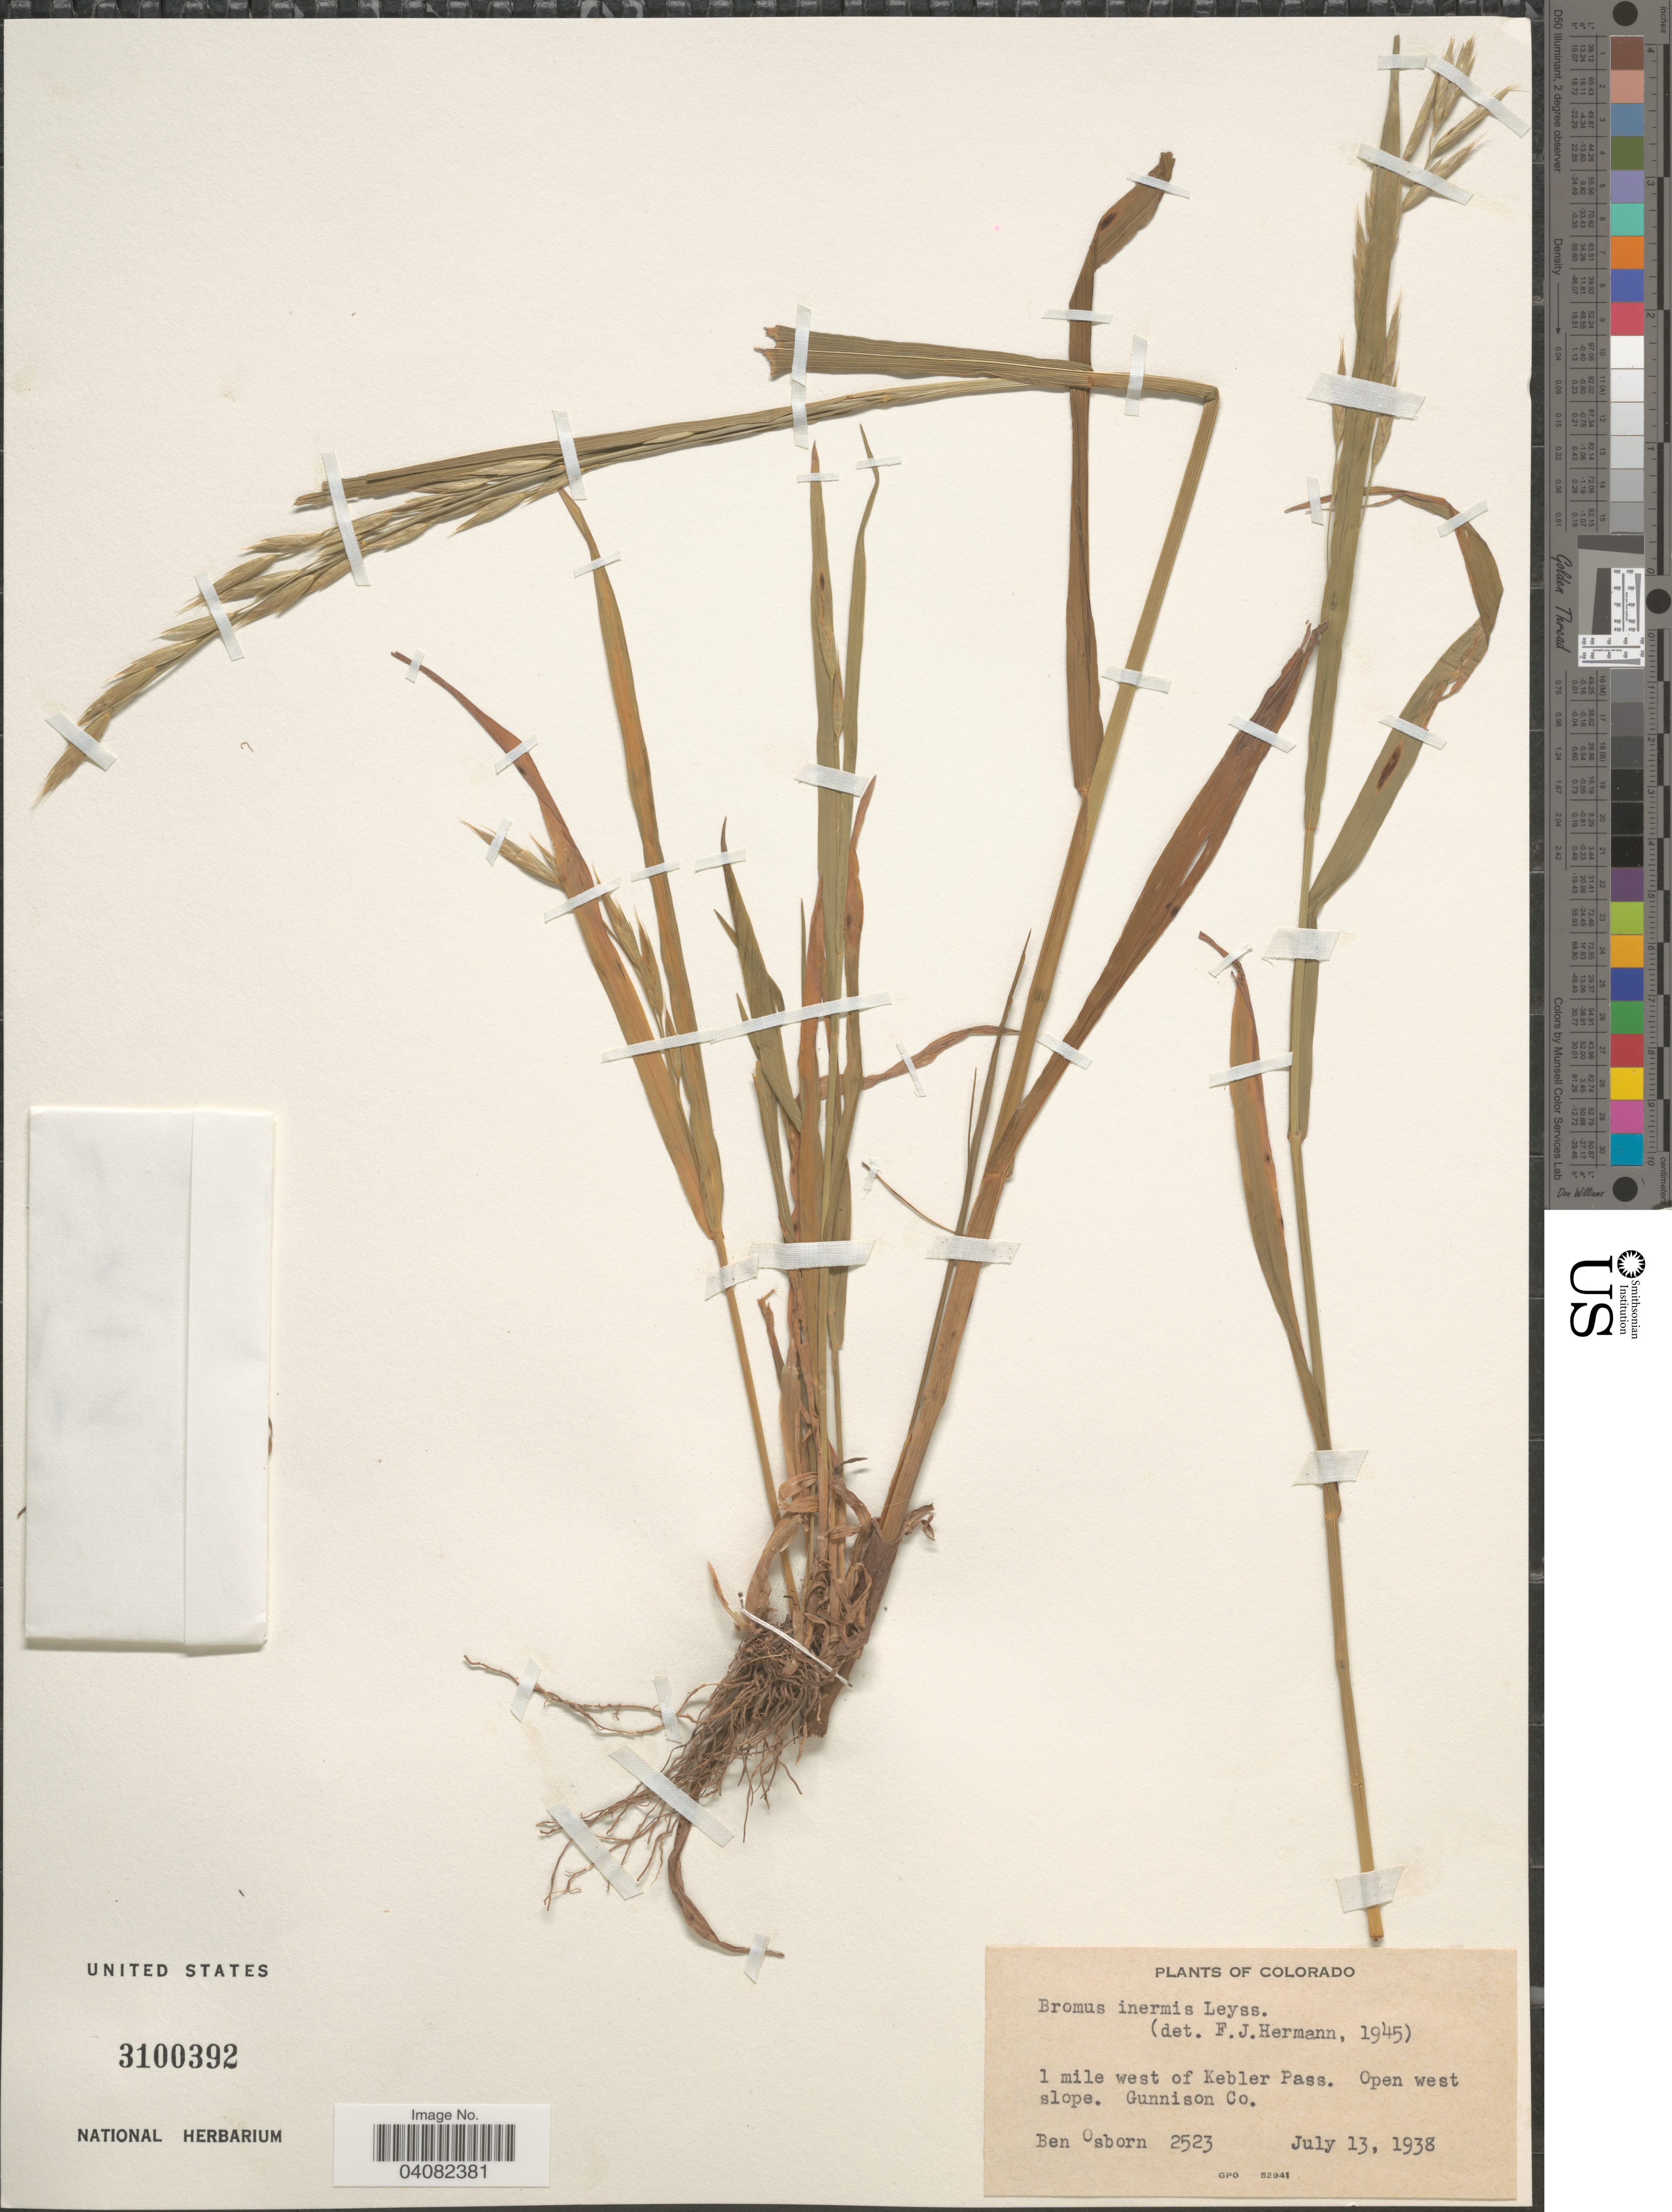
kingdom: Plantae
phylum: Tracheophyta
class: Liliopsida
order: Poales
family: Poaceae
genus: Bromus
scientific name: Bromus inermis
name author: Leyss.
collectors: B. Osborn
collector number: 2523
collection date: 1938-07-13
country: United States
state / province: Colorado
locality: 1 mile west of Kebler Pass. Open west slope. Gunnison Co.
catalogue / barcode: US 3100392